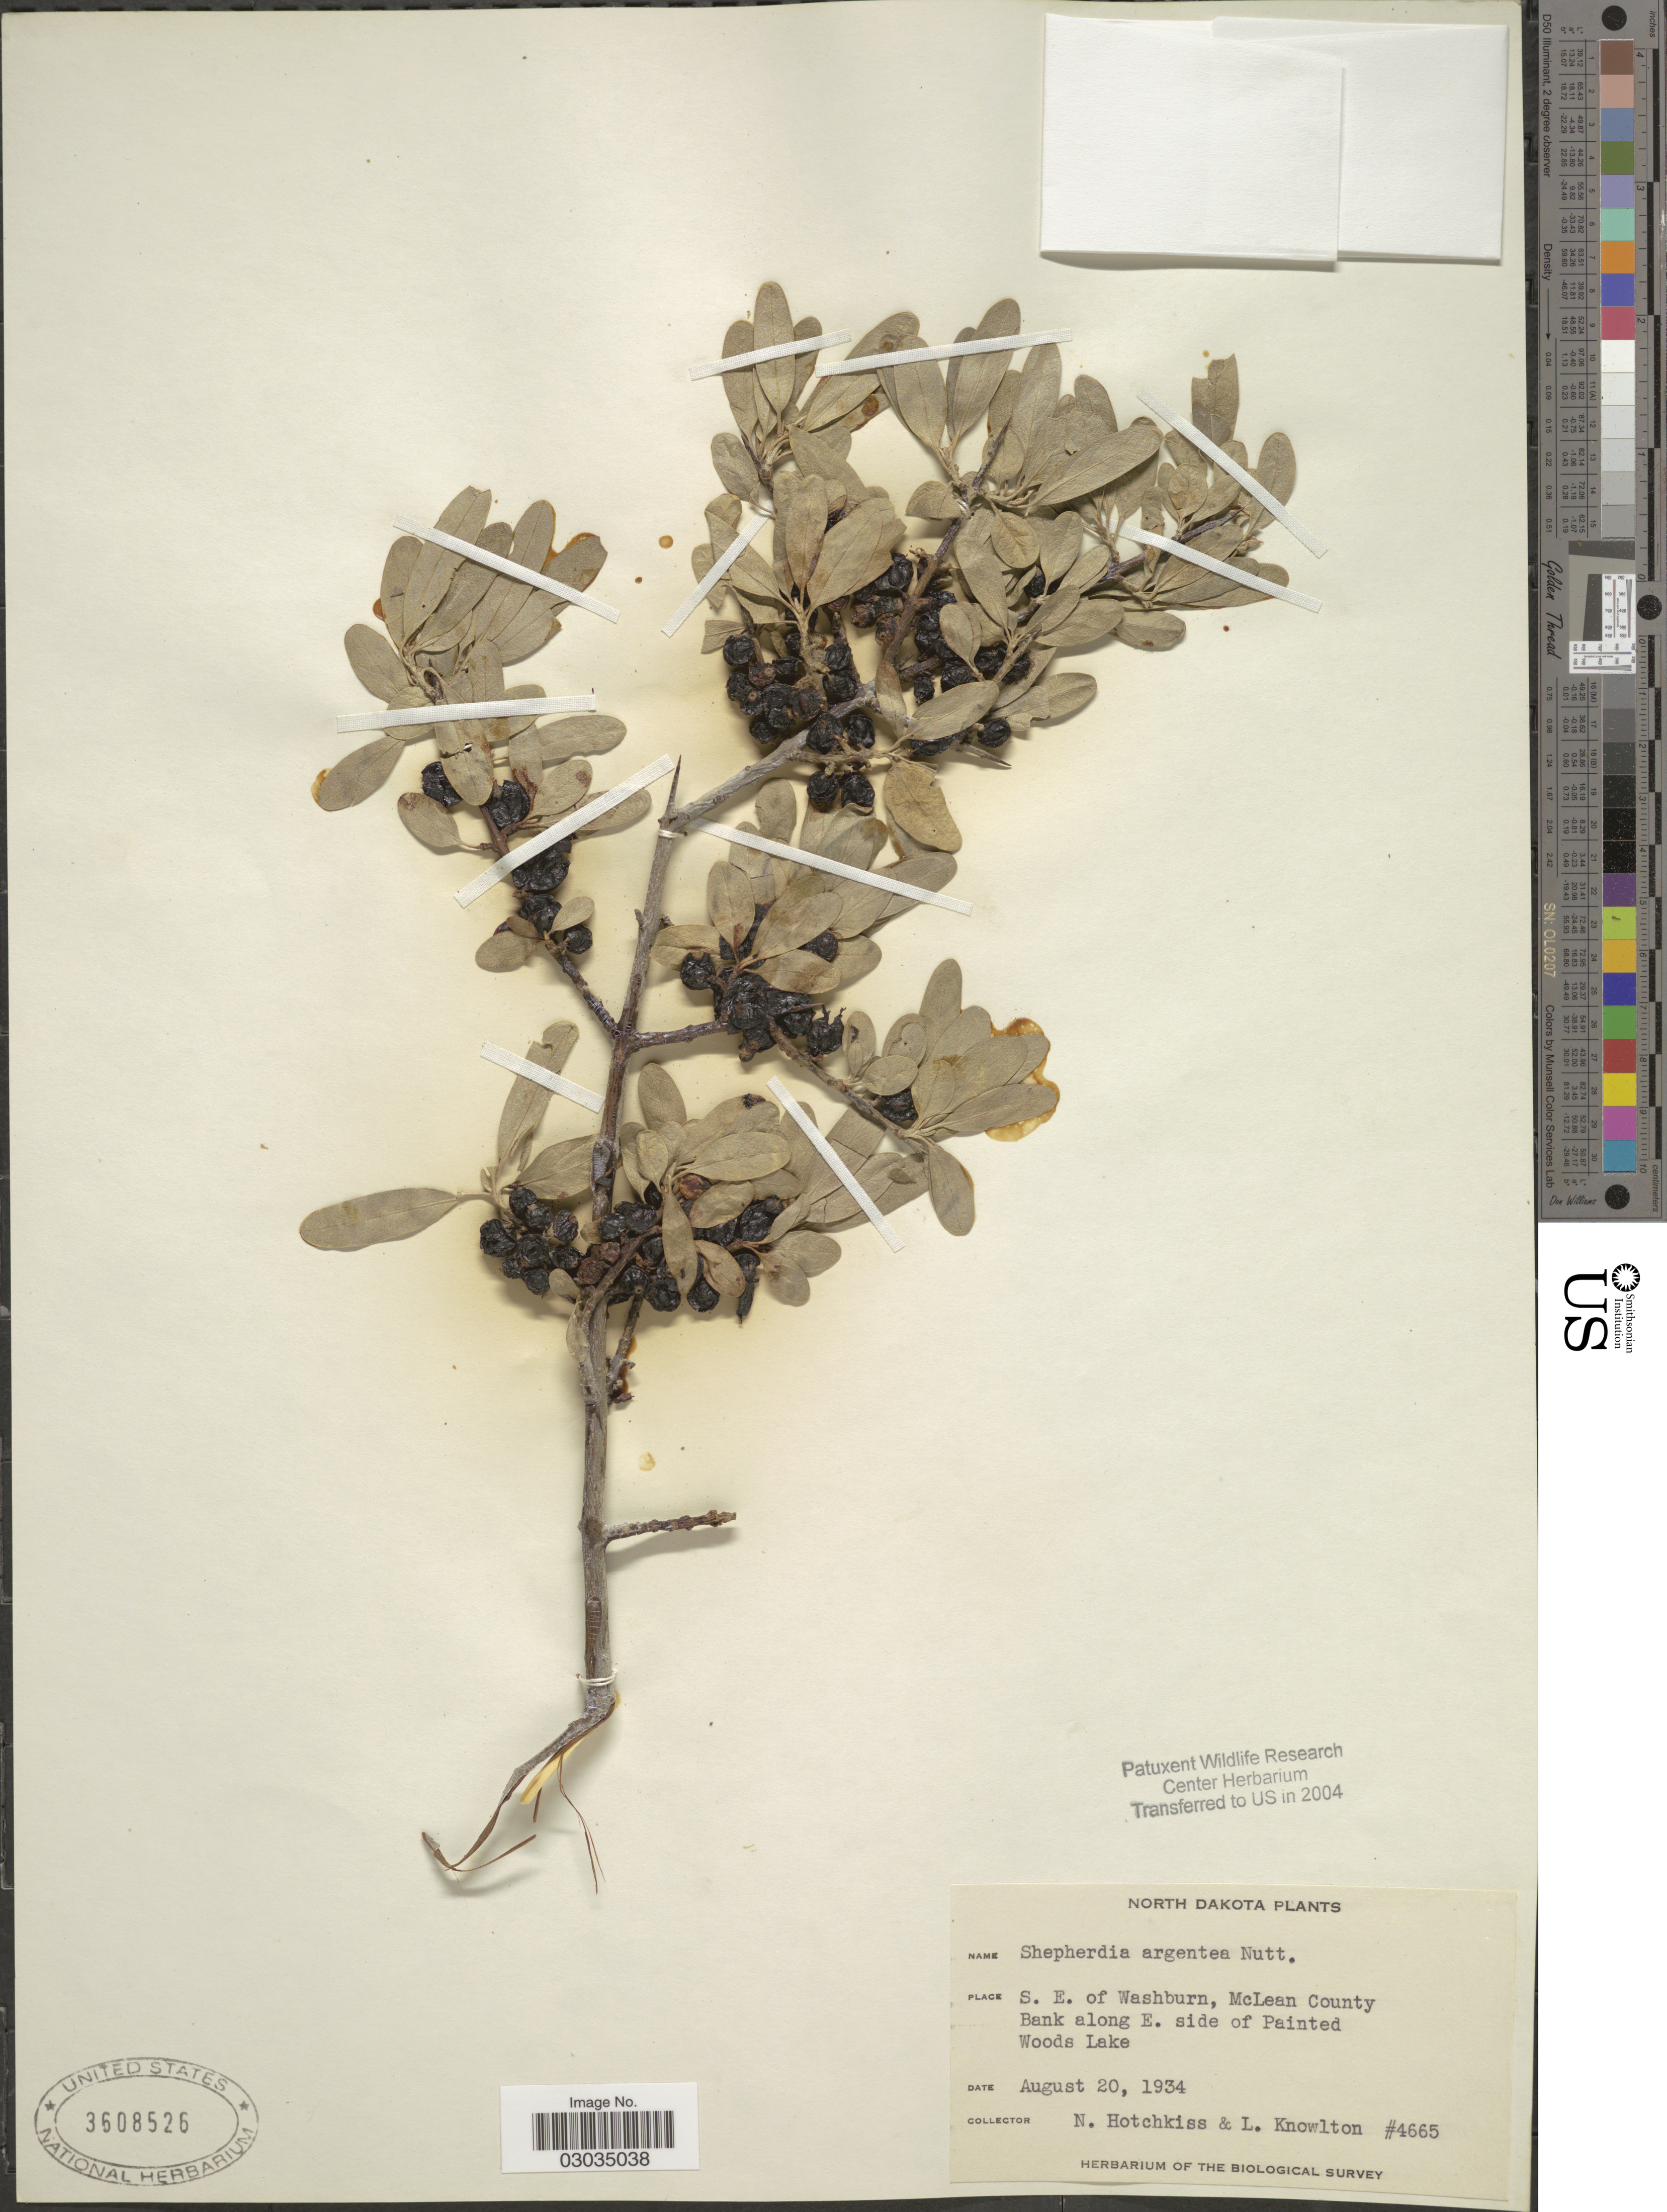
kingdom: Plantae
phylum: Tracheophyta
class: Magnoliopsida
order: Rosales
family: Elaeagnaceae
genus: Shepherdia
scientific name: Shepherdia argentea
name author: (Pursh) Nutt.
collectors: N. Hotchkiss & L. Knowlton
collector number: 4665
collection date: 1934-08-20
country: United States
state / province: North Dakota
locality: S. E. of Washburn, McLean County Bank along E. side of Painted Woods Lake.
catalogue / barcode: US 3608526